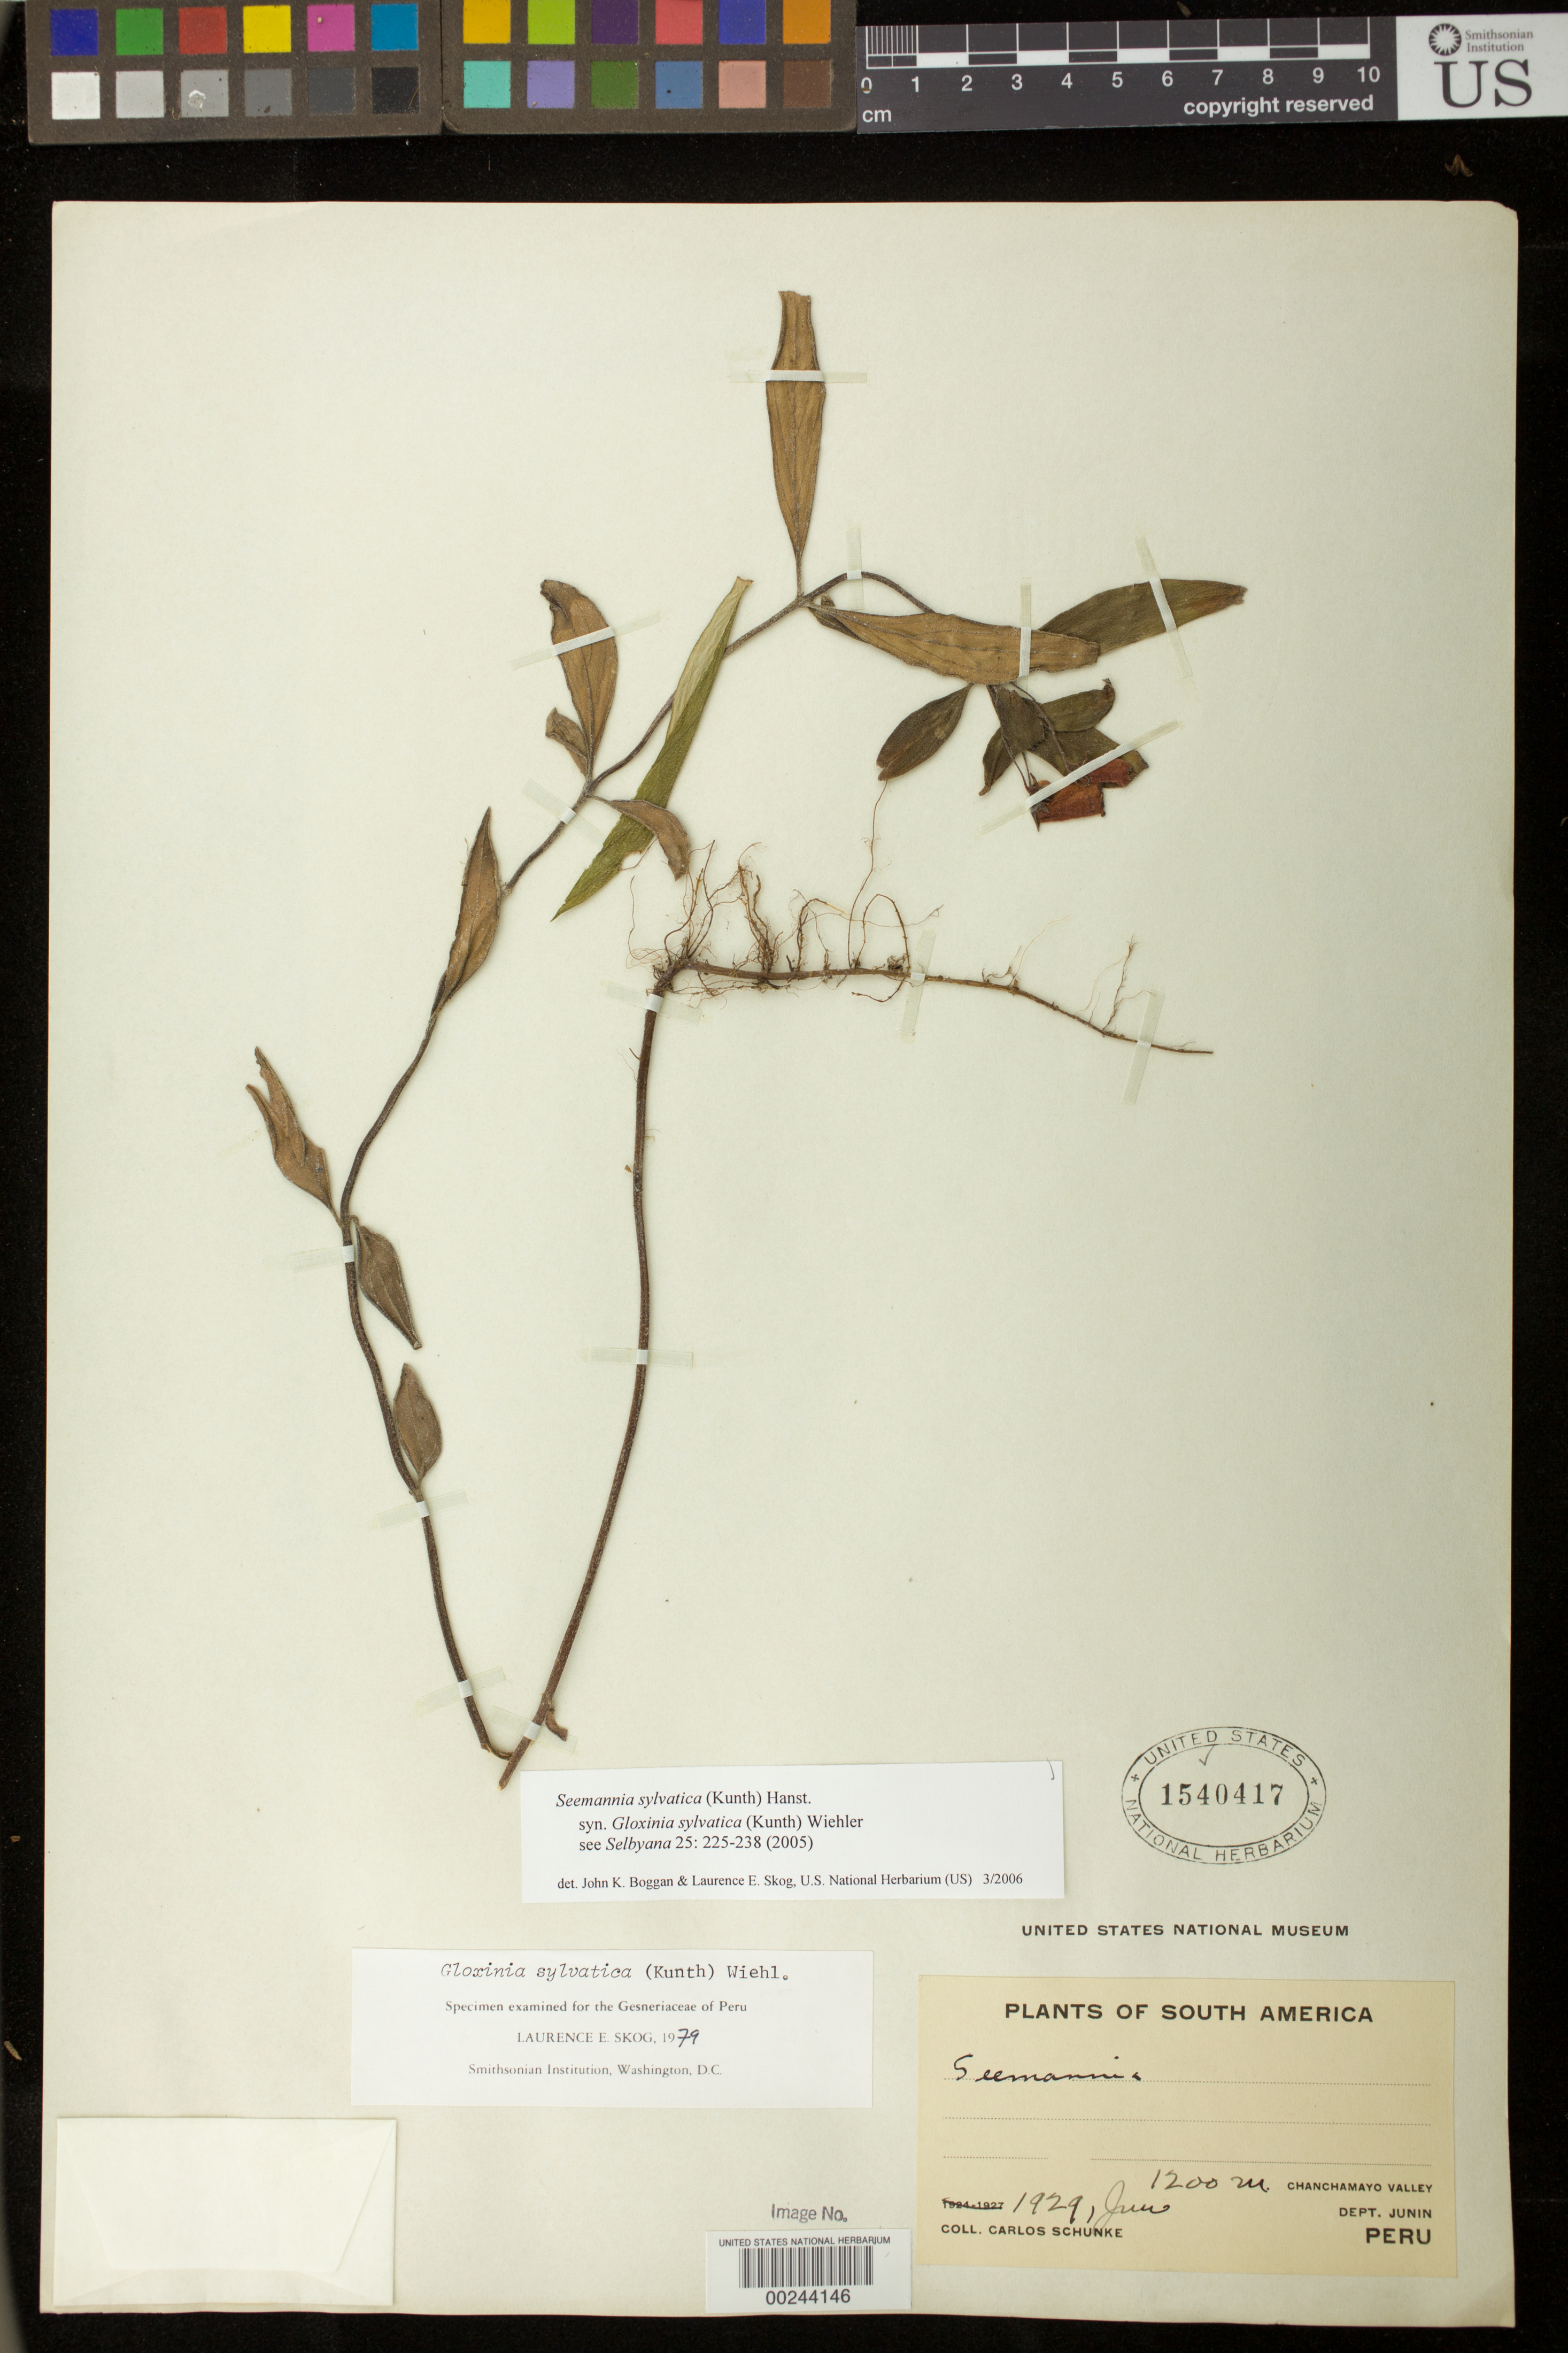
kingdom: Plantae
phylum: Tracheophyta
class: Magnoliopsida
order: Lamiales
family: Gesneriaceae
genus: Seemannia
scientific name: Seemannia sylvatica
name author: (Kunth) Hanst.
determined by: Boggan, J. K.; Skog, L. E.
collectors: C. Schunke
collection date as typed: Jun 1929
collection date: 1929-06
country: Peru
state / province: Junín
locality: Chanchamayo Valley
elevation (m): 1200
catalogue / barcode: US 1540417